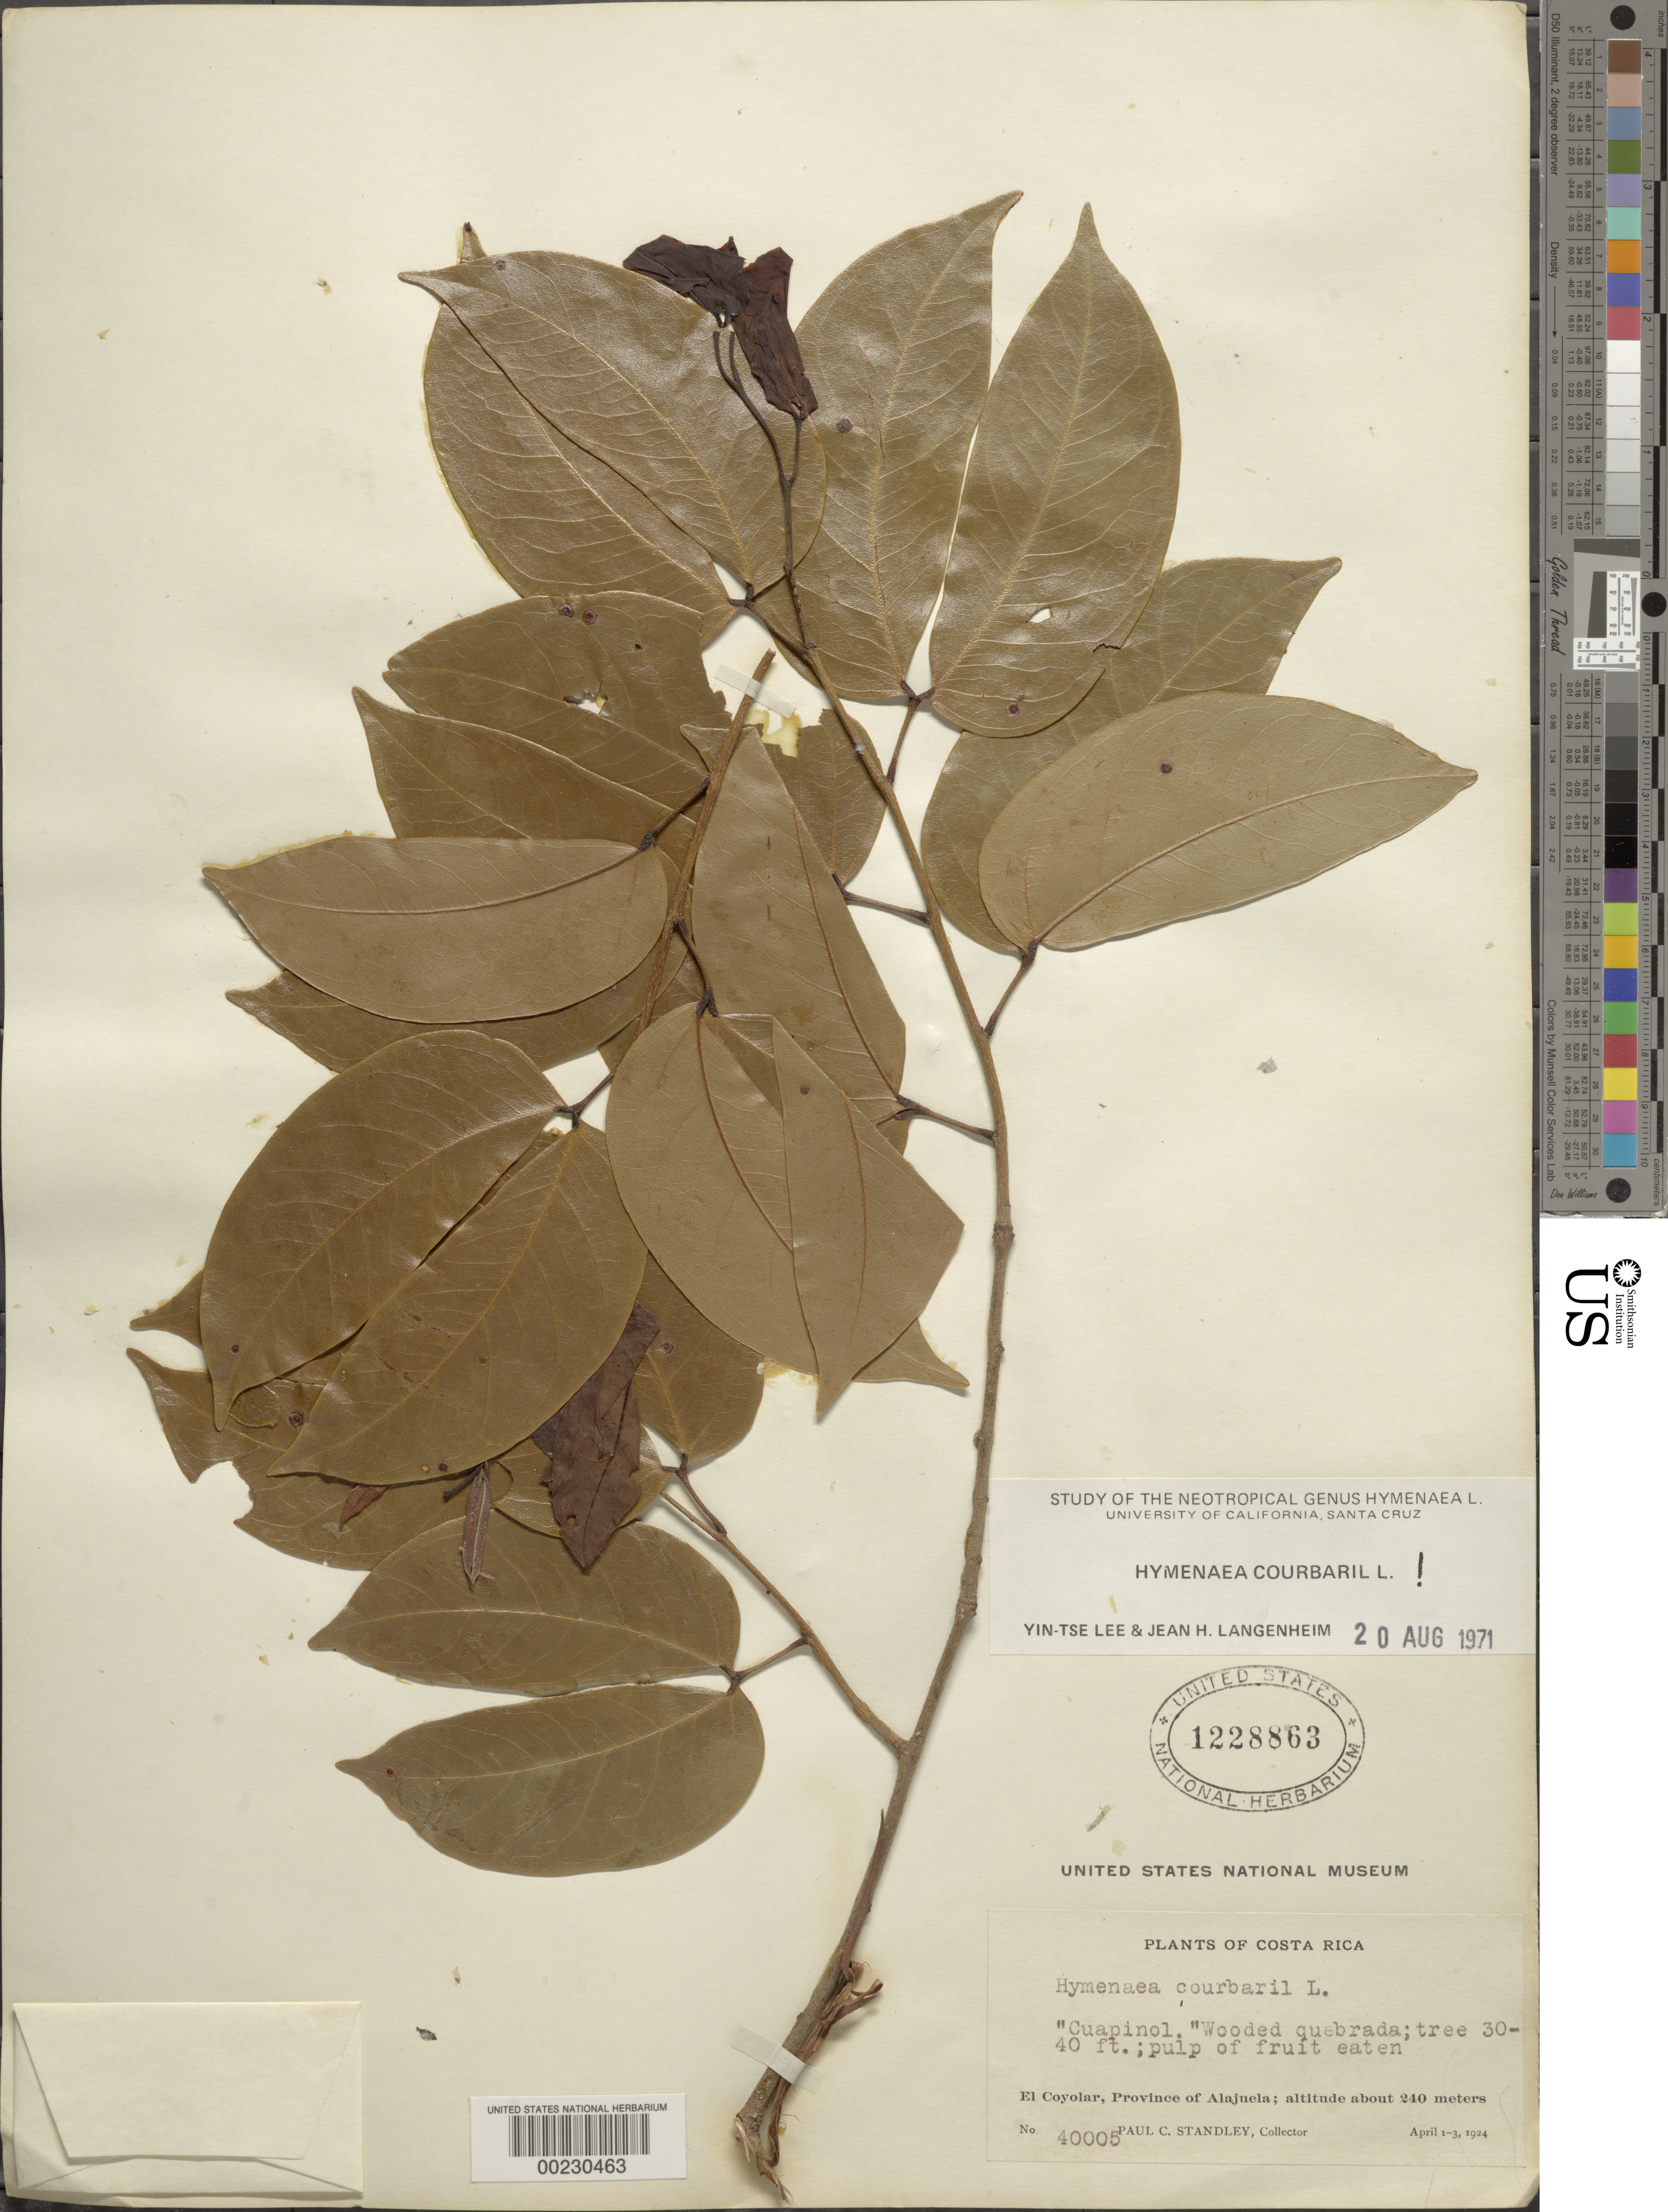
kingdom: Plantae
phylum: Tracheophyta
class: Magnoliopsida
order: Fabales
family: Fabaceae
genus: Hymenaea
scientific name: Hymenaea courbaril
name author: L.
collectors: P. C. Standley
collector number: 40005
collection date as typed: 01 Apr 1924 to 03 Apr 1924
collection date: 1924-04-01/1924-04-03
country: Costa Rica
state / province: Alajuela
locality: El Coyolar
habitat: Wooded quebrada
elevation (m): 15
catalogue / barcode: US 1228863